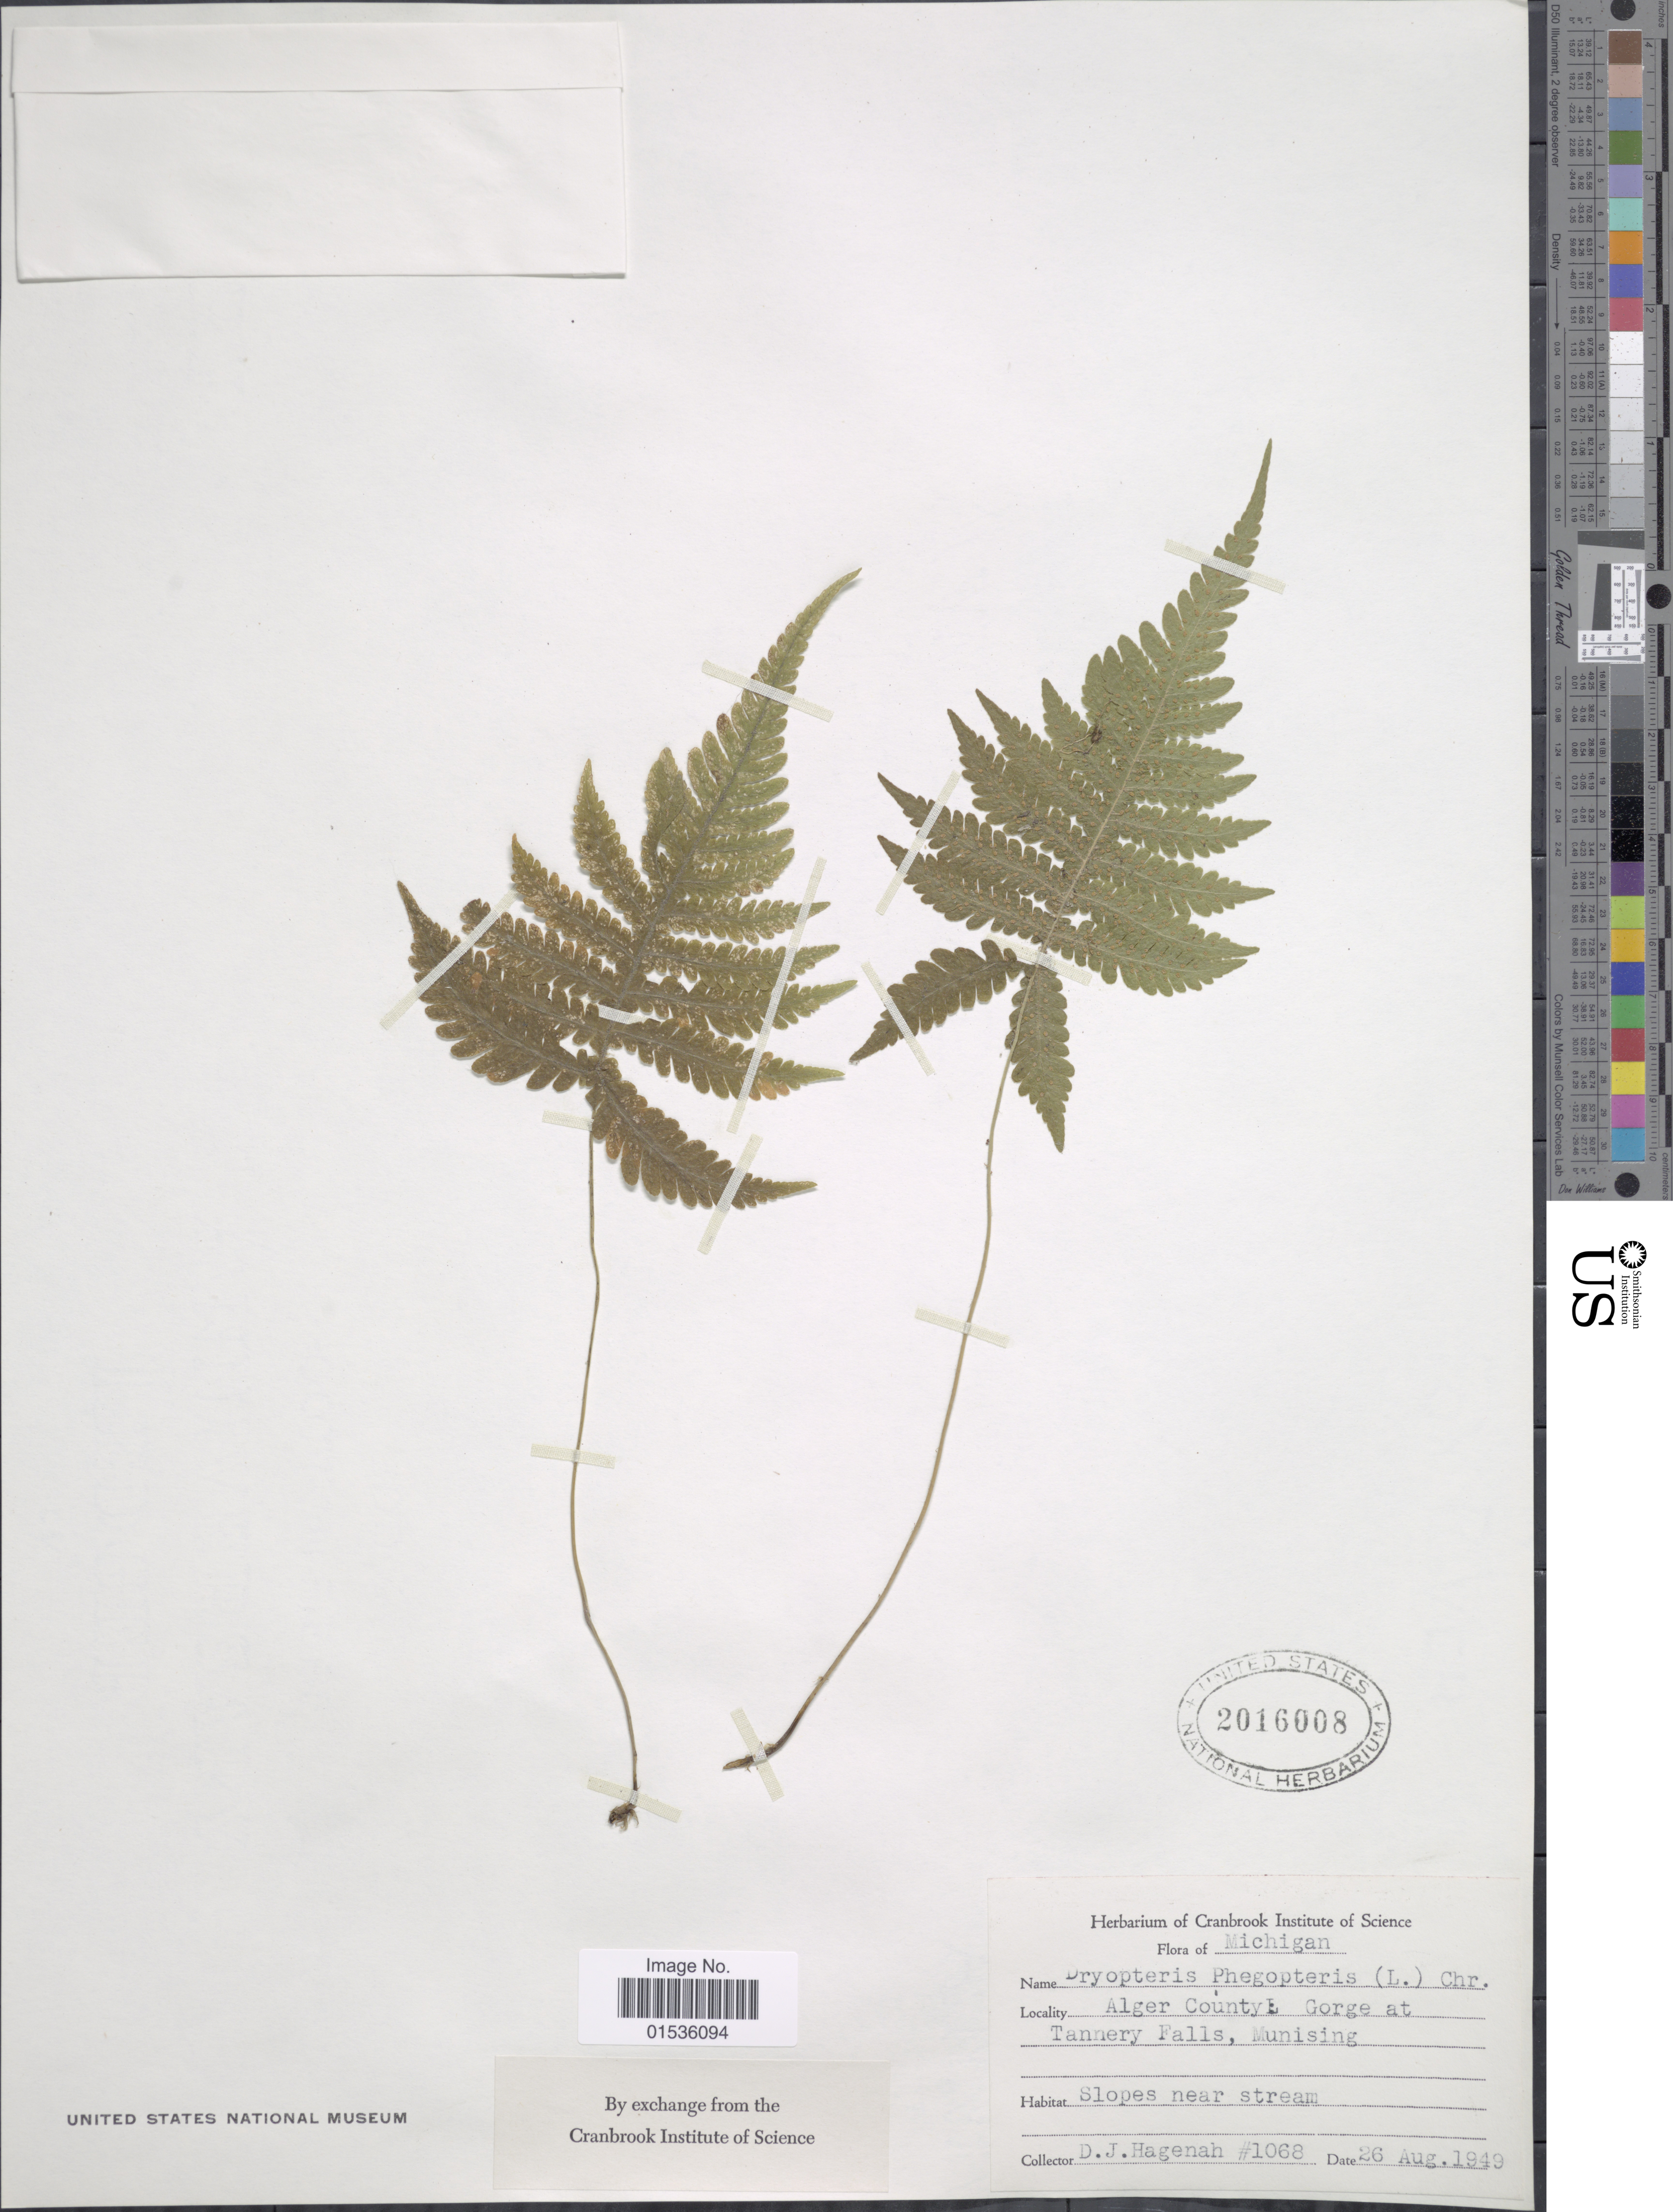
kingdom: Plantae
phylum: Tracheophyta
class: Polypodiopsida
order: Polypodiales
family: Thelypteridaceae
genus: Phegopteris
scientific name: Phegopteris connectilis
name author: (Michx.) Watt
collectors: D. Hagenah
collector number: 1068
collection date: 1949-08-26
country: United States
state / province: Michigan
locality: Michigan, Alger County L Gorge at Tannery Falls, Munising.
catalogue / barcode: US 2016008